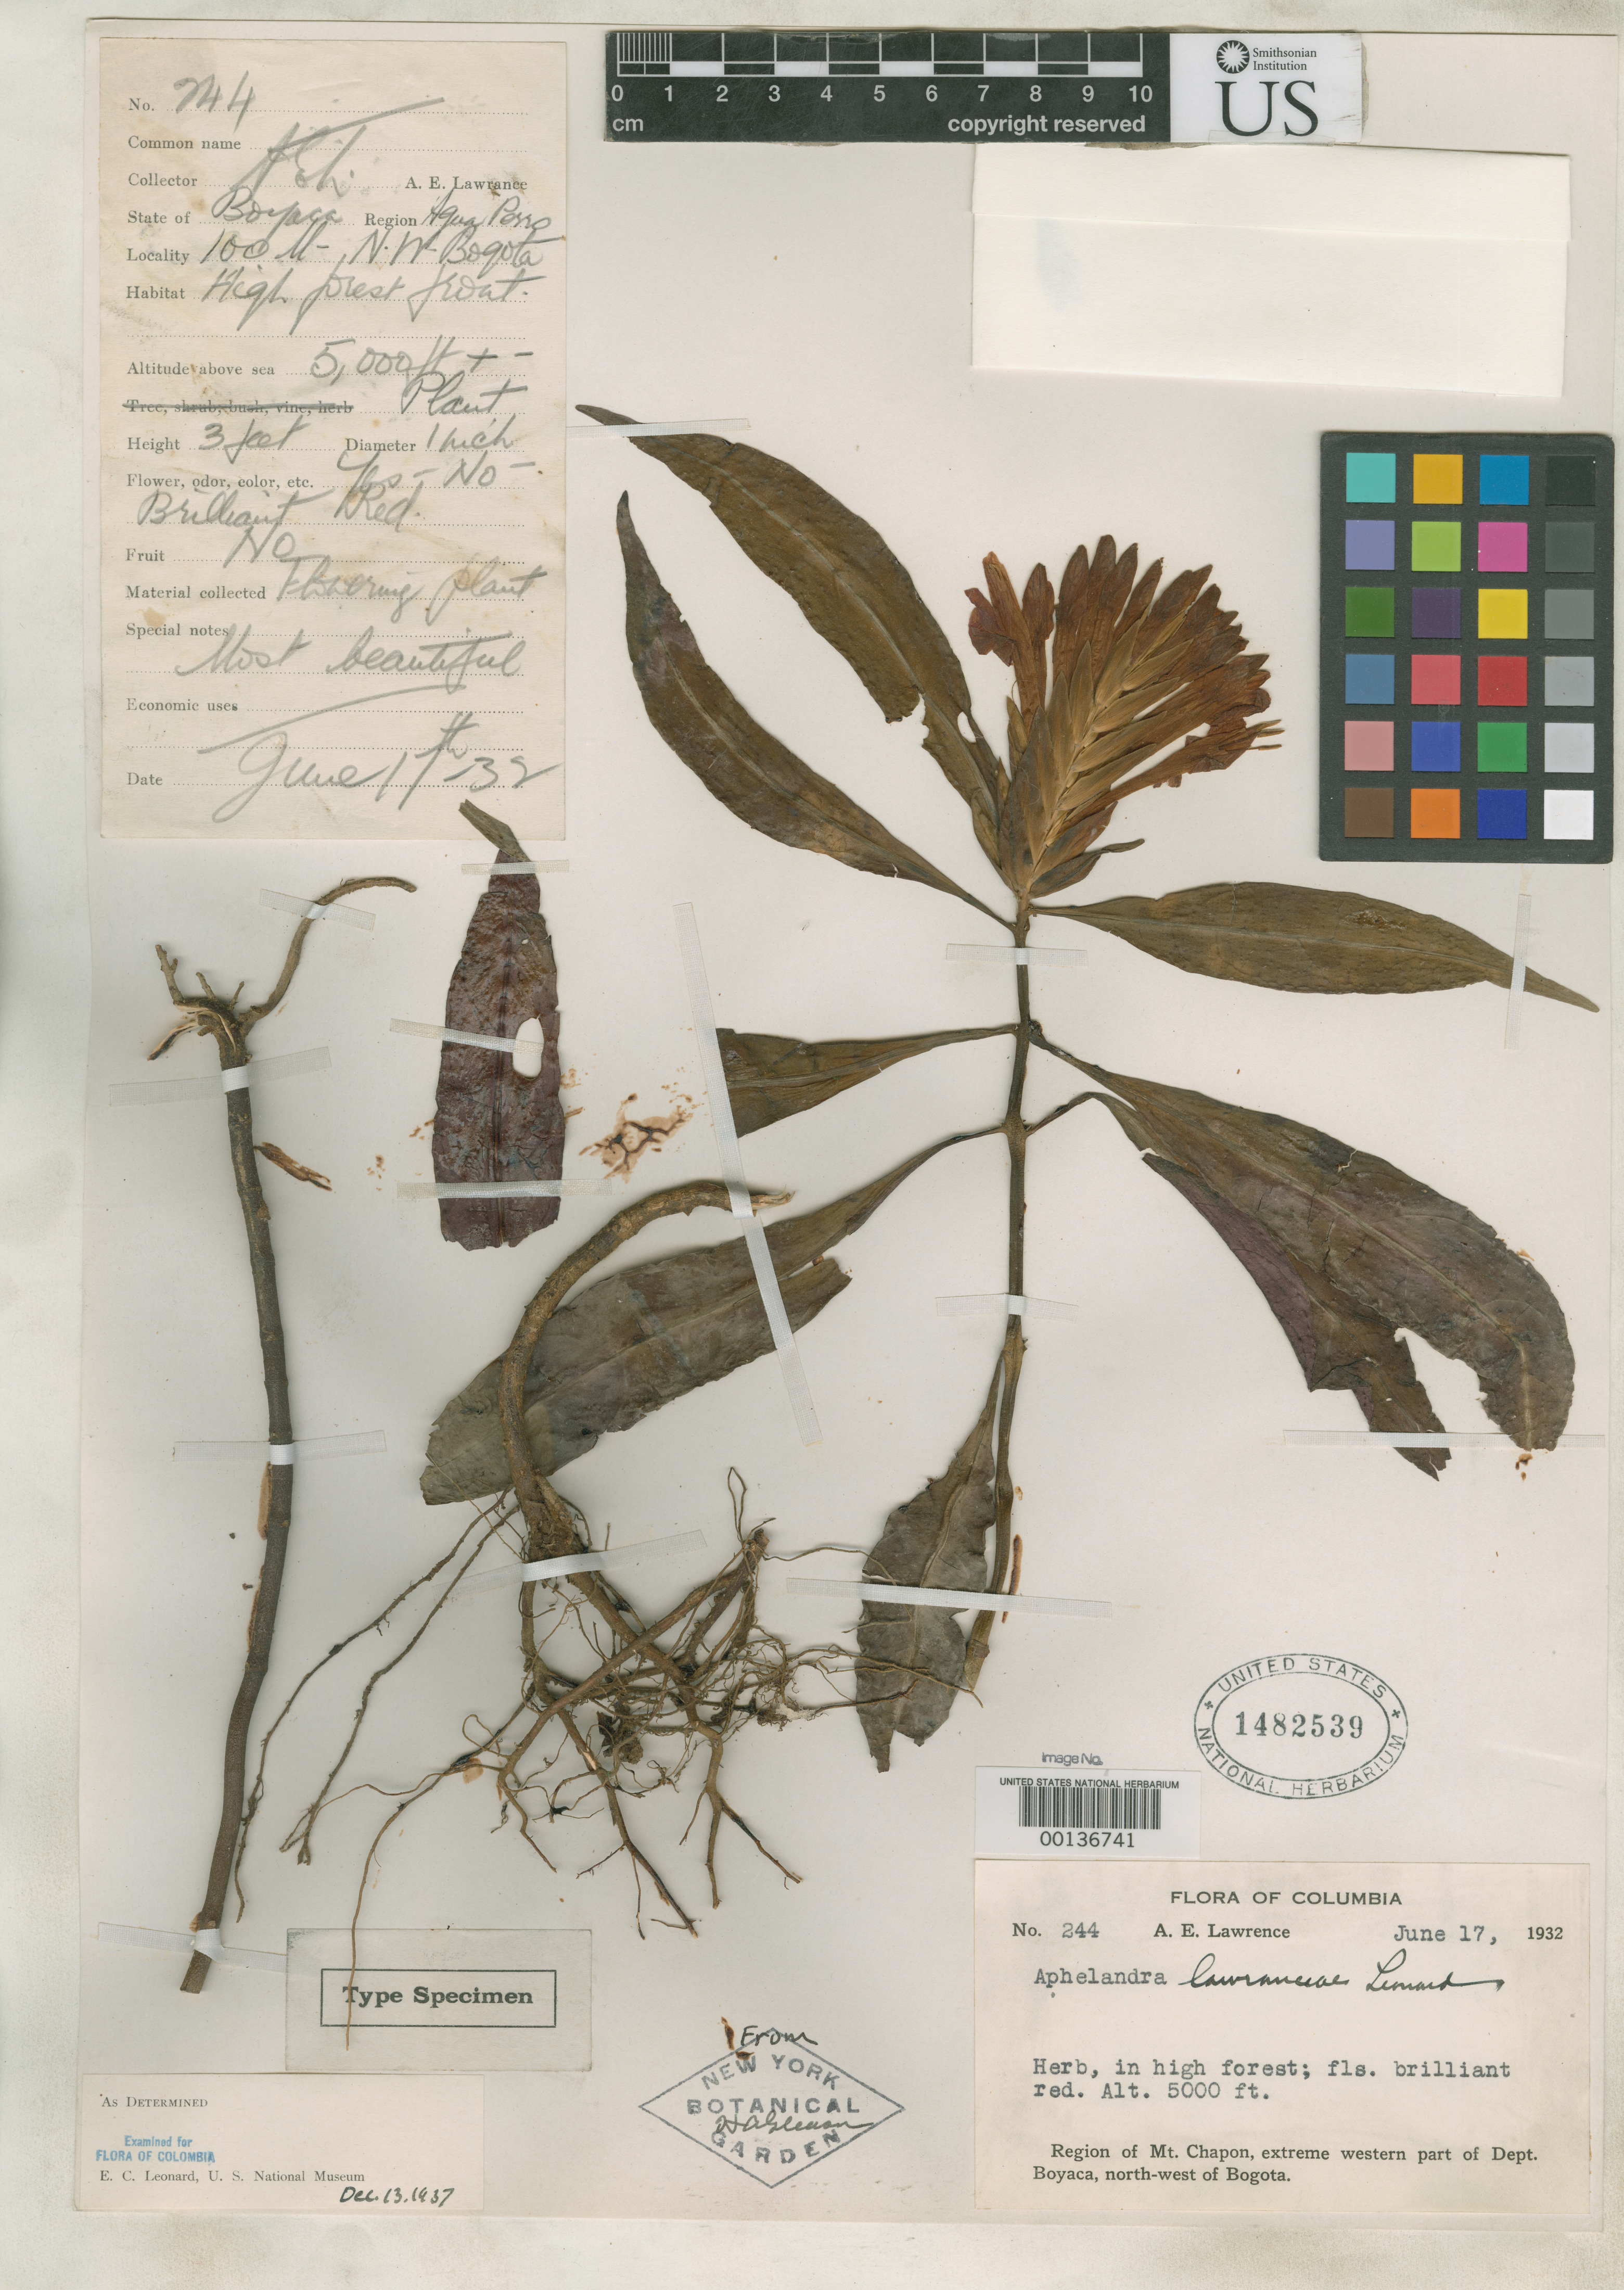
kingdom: Plantae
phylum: Tracheophyta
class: Magnoliopsida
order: Lamiales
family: Acanthaceae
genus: Aphelandra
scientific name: Aphelandra lawranceae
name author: Leonard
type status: Holotype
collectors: A. Lawrance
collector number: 244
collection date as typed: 17 Jun 1932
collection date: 1932-06-17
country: Colombia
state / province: Boyacá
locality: Mount Chapon.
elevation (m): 1650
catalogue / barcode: US 1482539